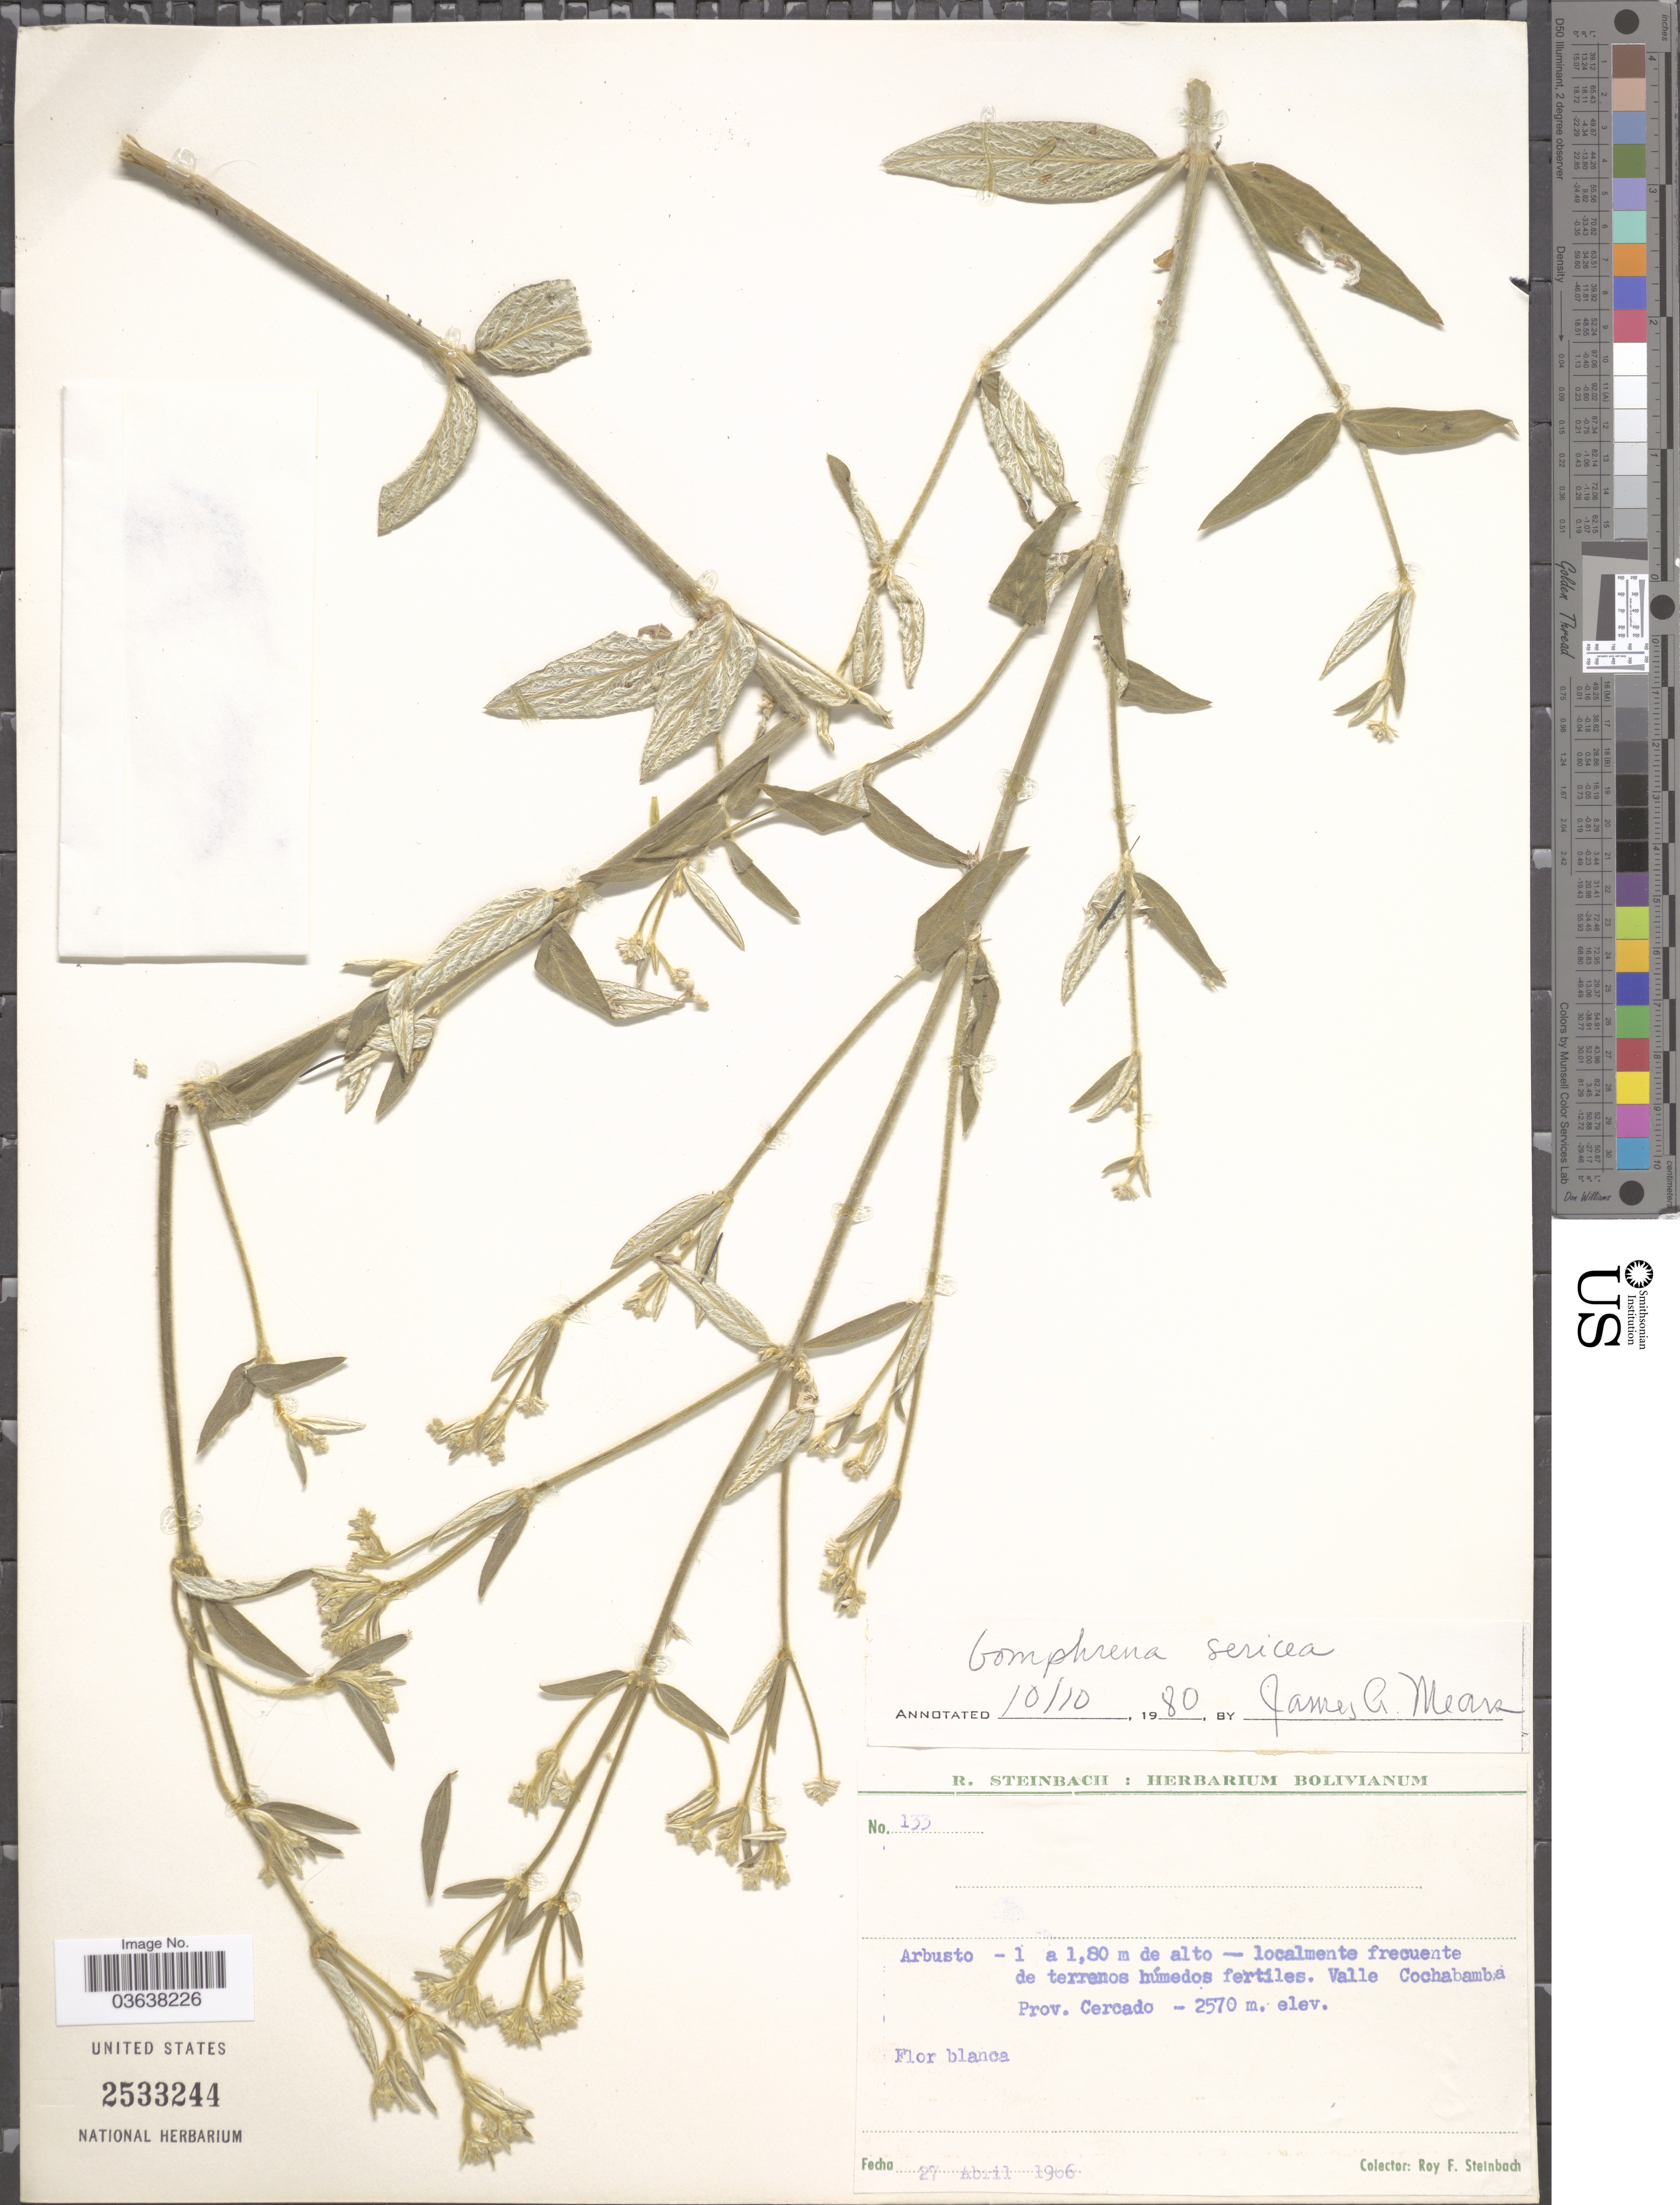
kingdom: Plantae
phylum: Tracheophyta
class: Magnoliopsida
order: Caryophyllales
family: Amaranthaceae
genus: Gomphrena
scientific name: Gomphrena sericea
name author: Hoffmanns. ex Schult.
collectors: R. F. Steinbach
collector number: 133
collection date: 1966-04-27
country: Bolivia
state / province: Cochabamba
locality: Valle Cochabamba. Prov. Cercado.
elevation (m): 2570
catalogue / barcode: US 2533244